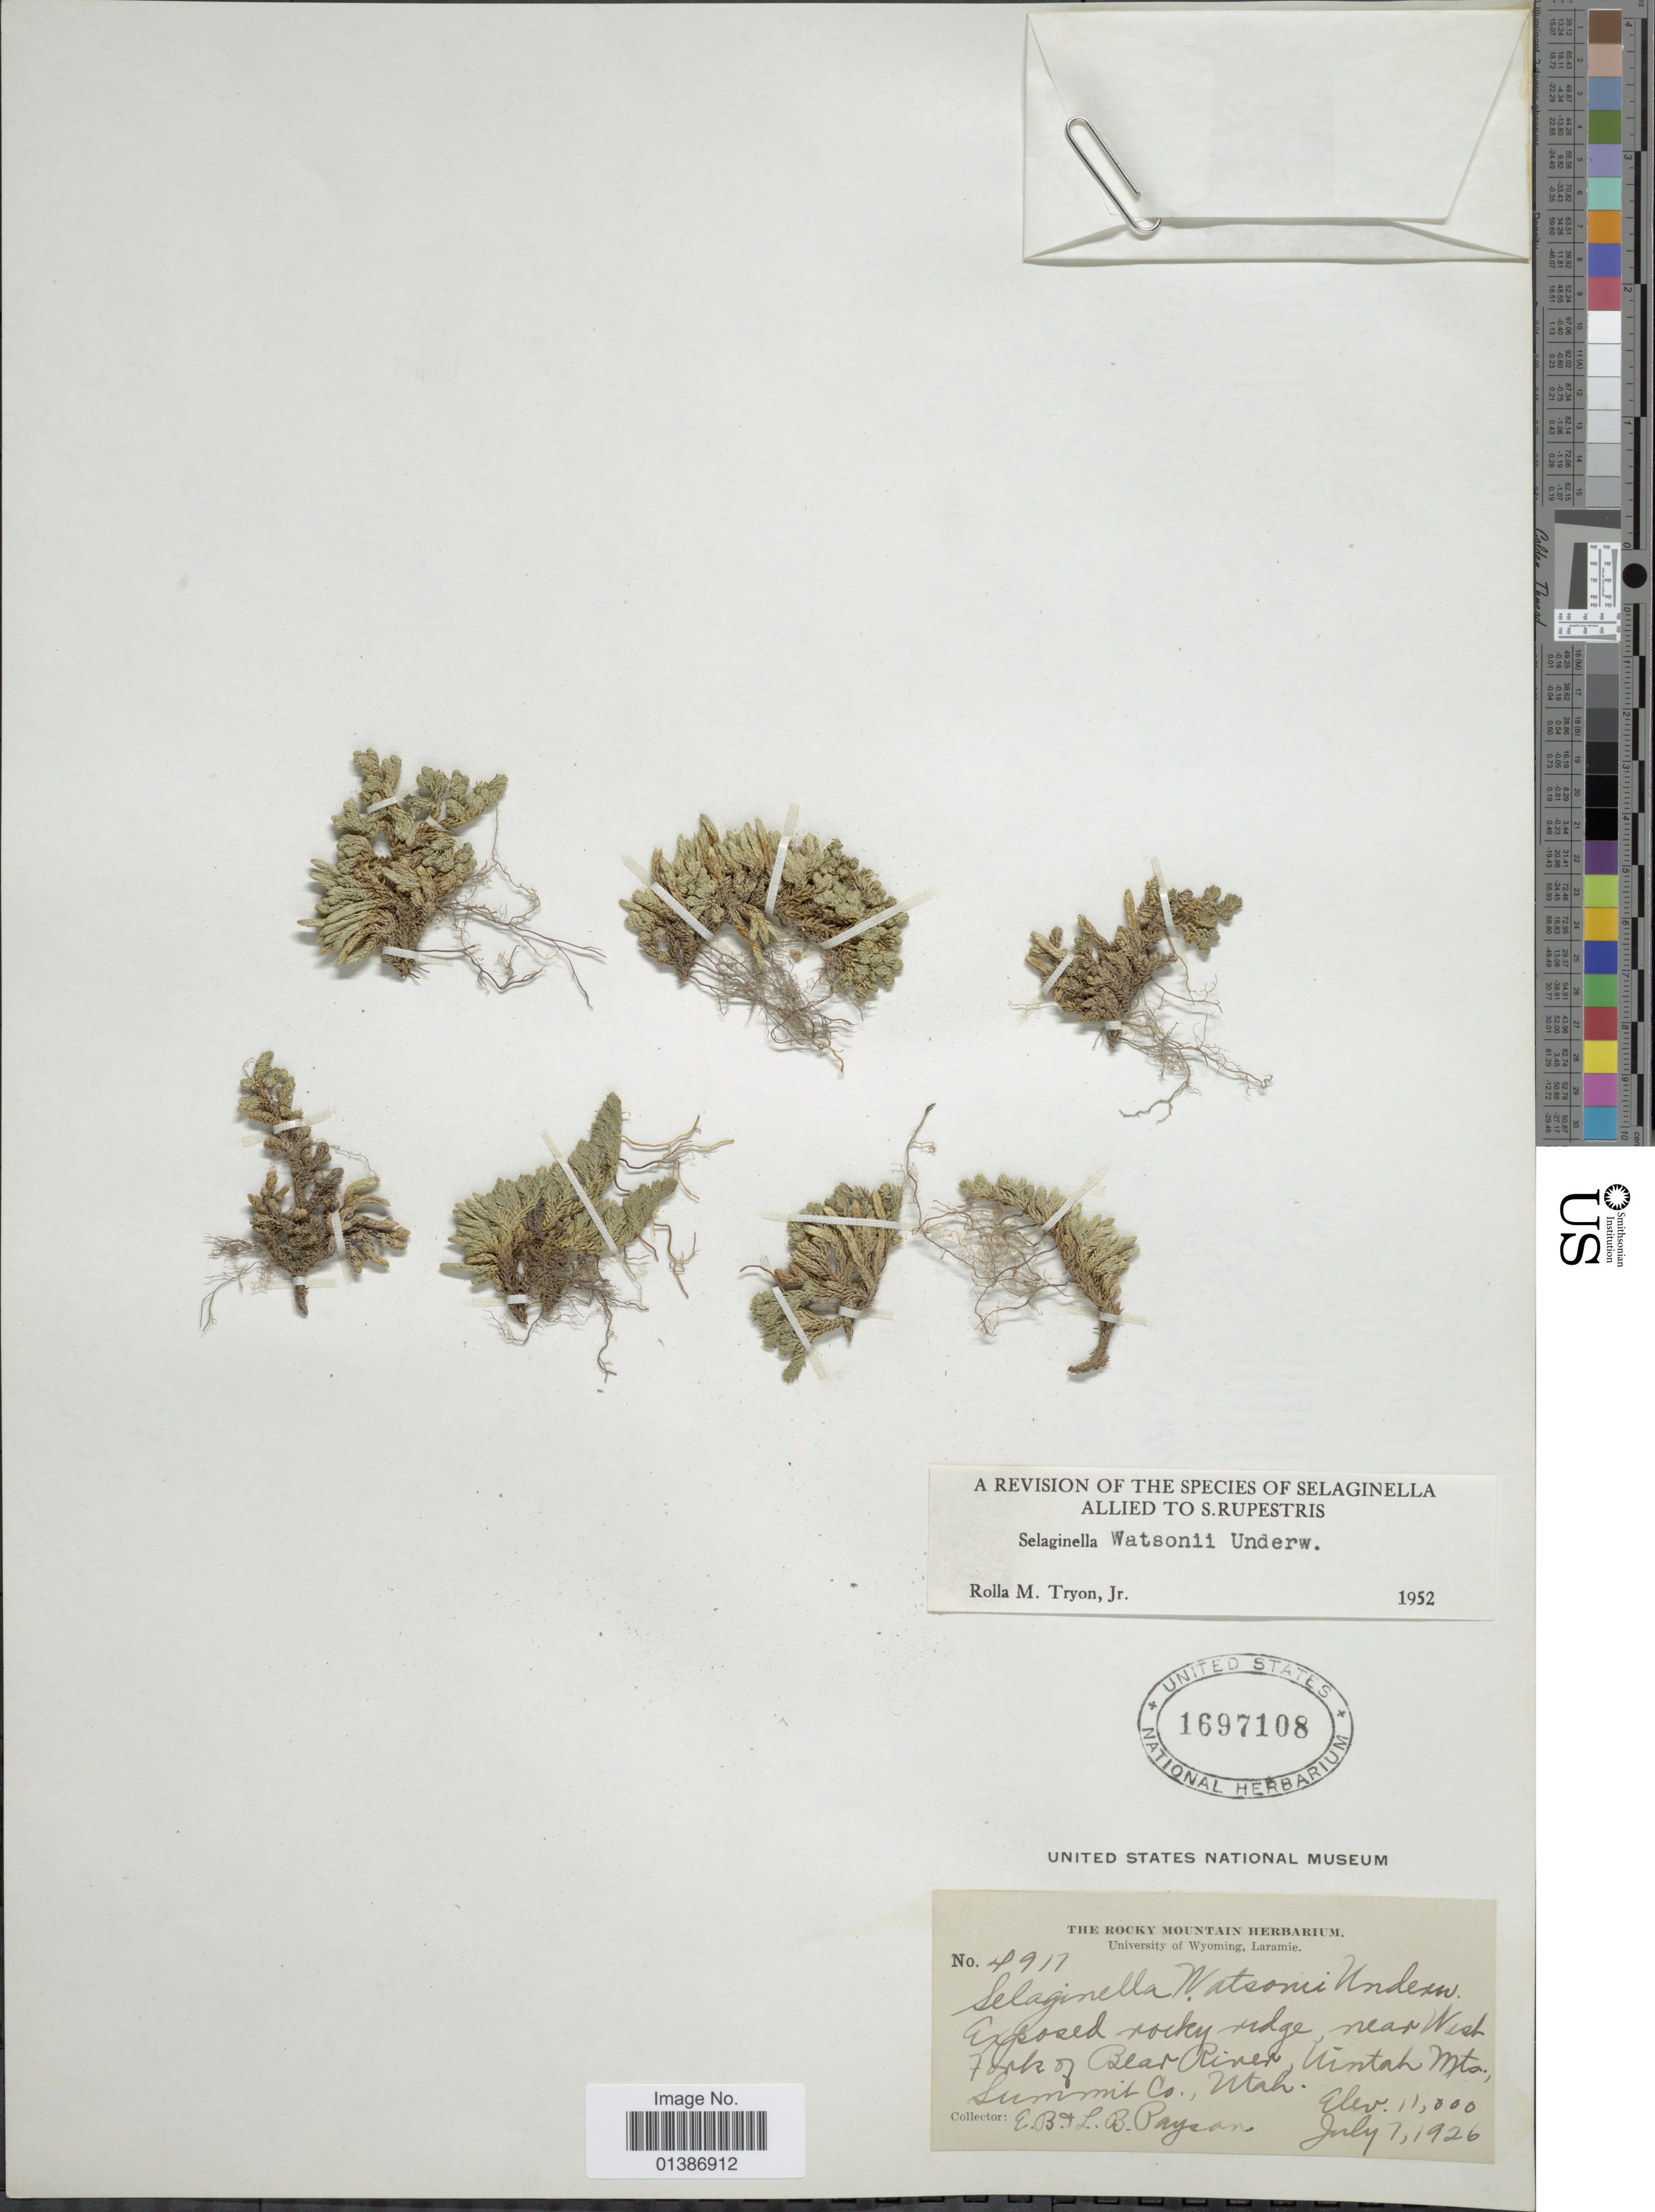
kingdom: Plantae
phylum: Tracheophyta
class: Lycopodiopsida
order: Selaginellales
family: Selaginellaceae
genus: Selaginella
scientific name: Selaginella watsonii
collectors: E. B. Payson & L. Payson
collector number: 4917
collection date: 1926-07-07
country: United States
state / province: Utah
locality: Exposed rocky ridge, near West Fork of Bear River, Uintah Mts., Summit Co.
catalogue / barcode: US 1697108